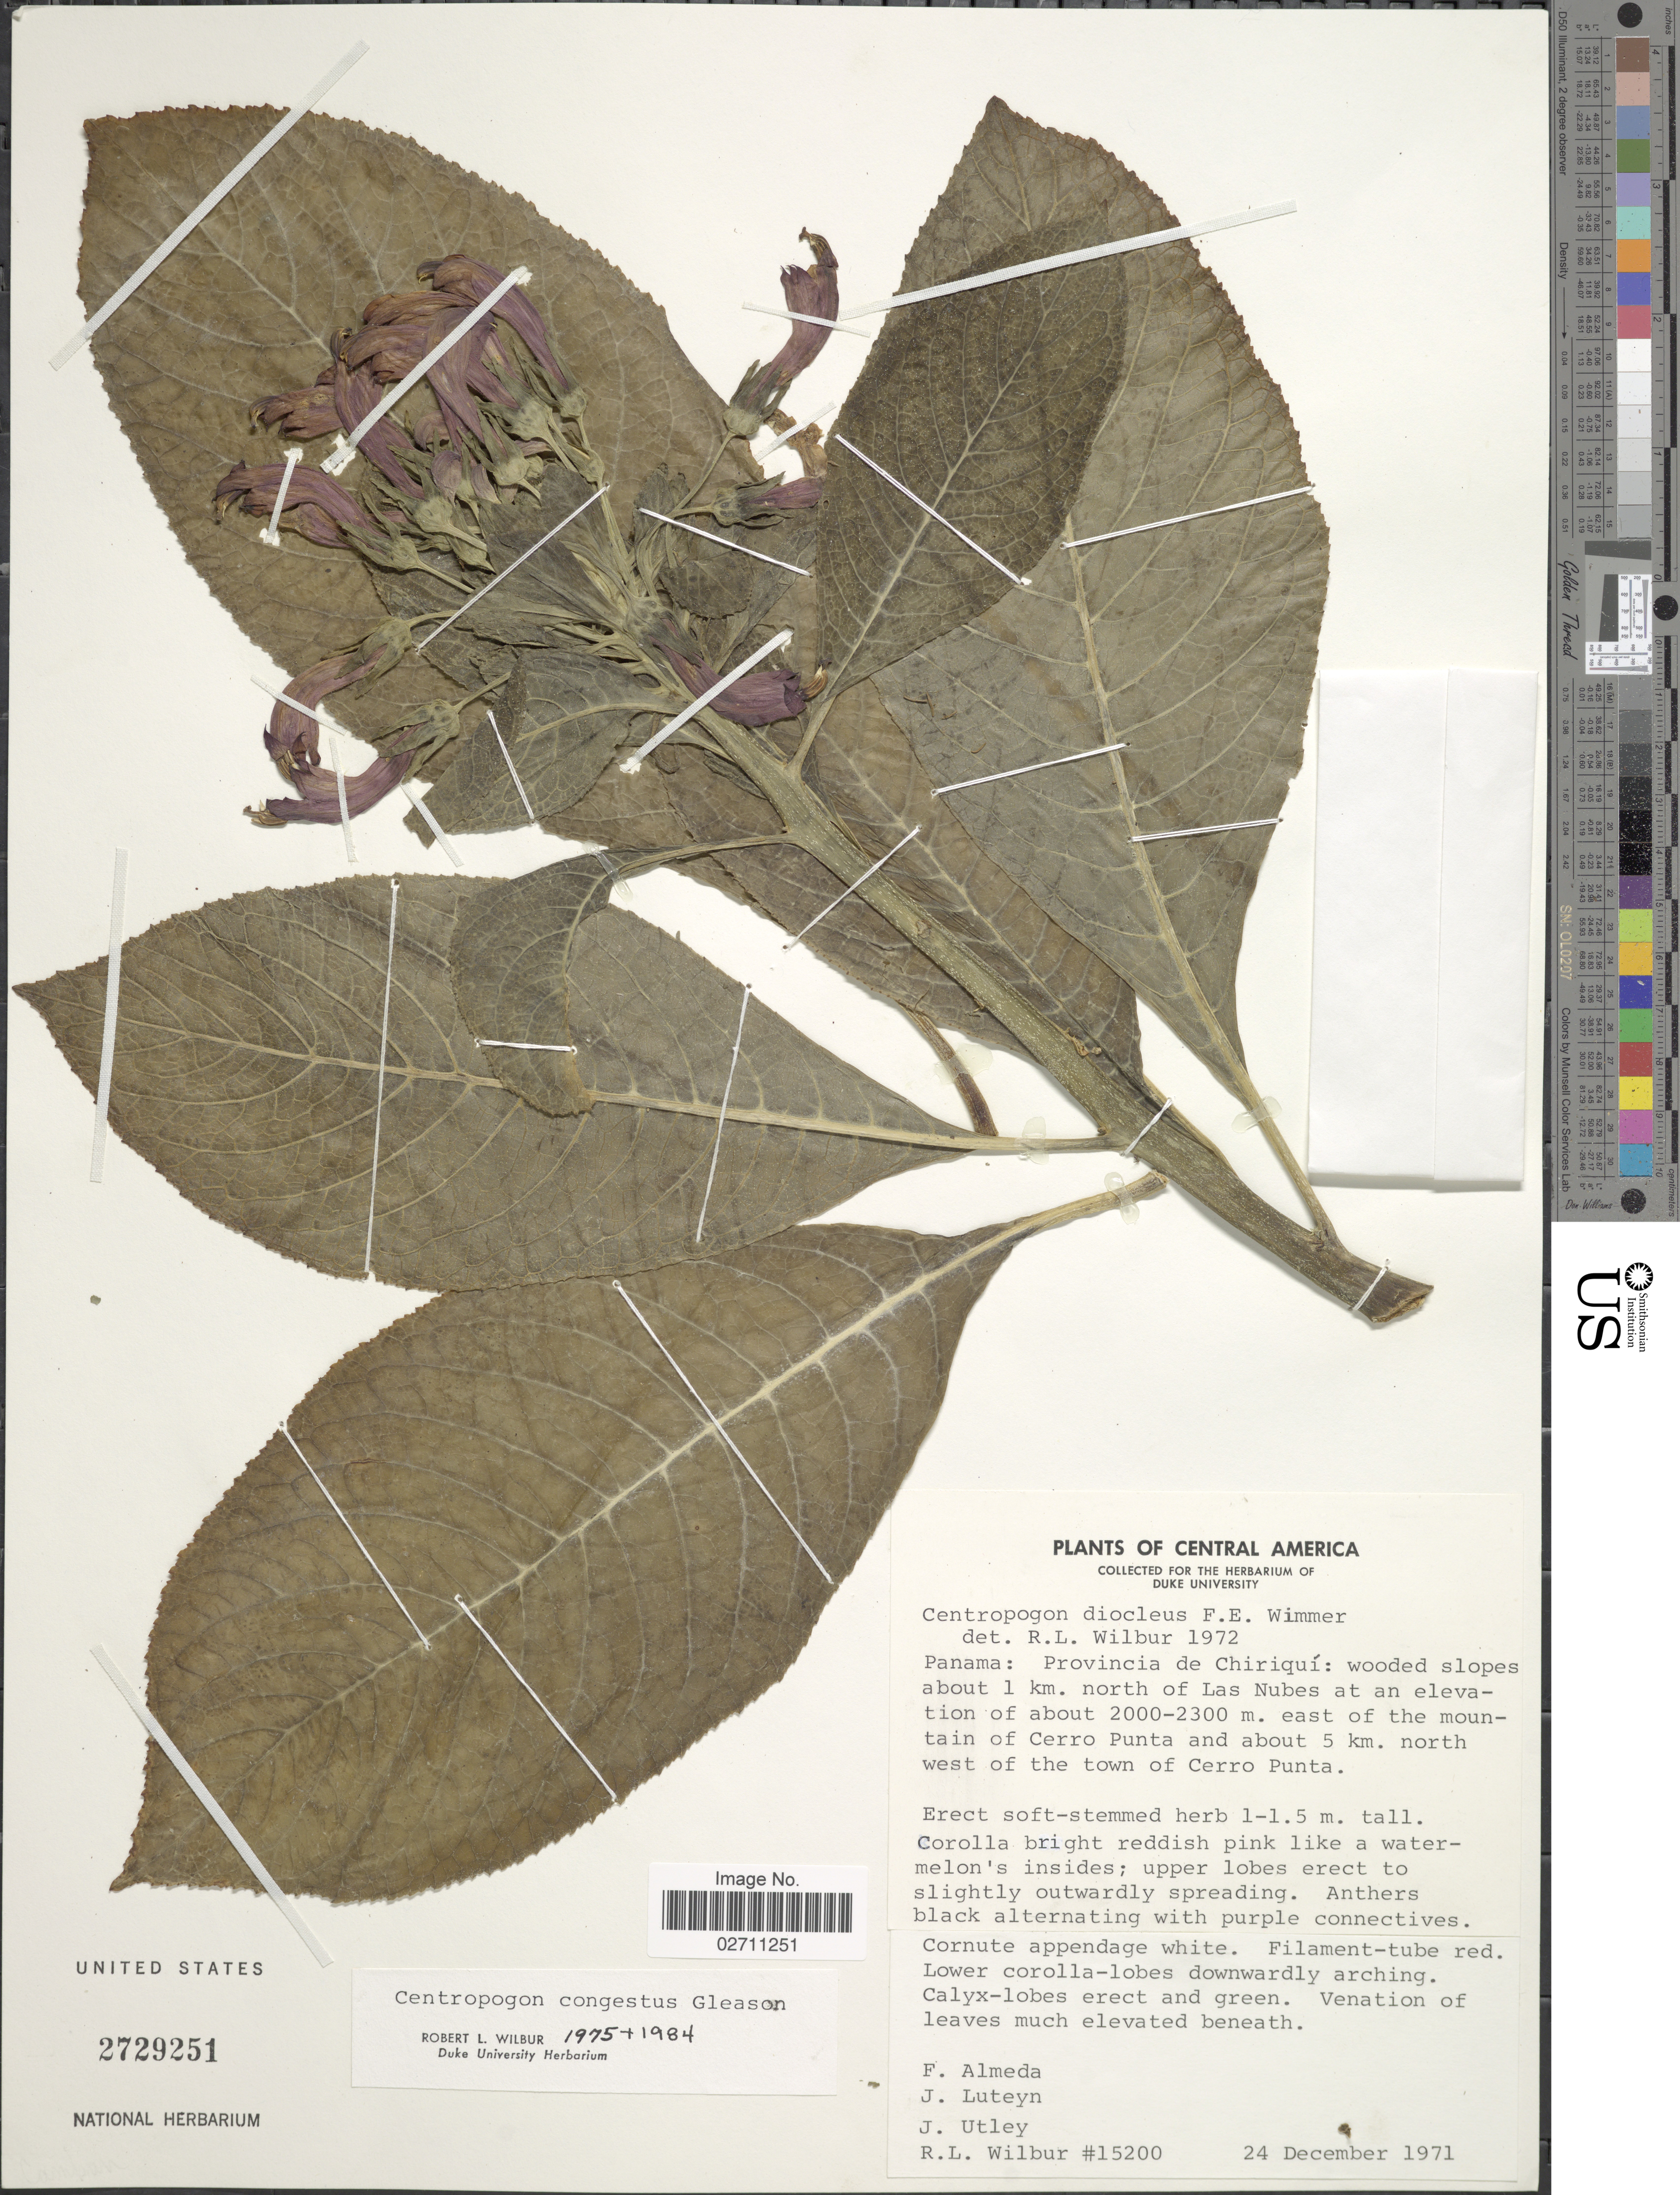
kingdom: Plantae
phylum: Tracheophyta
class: Magnoliopsida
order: Asterales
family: Campanulaceae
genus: Centropogon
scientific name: Centropogon congestus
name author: Gleason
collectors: F. Almeda, J. L. Luteyn, J. Utley & R. L. Wilbur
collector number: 15200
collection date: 1971-12-24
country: Panama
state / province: Chiriqui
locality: Wooded slopes about 1 km. north of Las Nubes east of the mountain of Cerro Punta and about 5 km. north west of the town of Cerro Punta.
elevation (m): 2000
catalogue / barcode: US 2729251